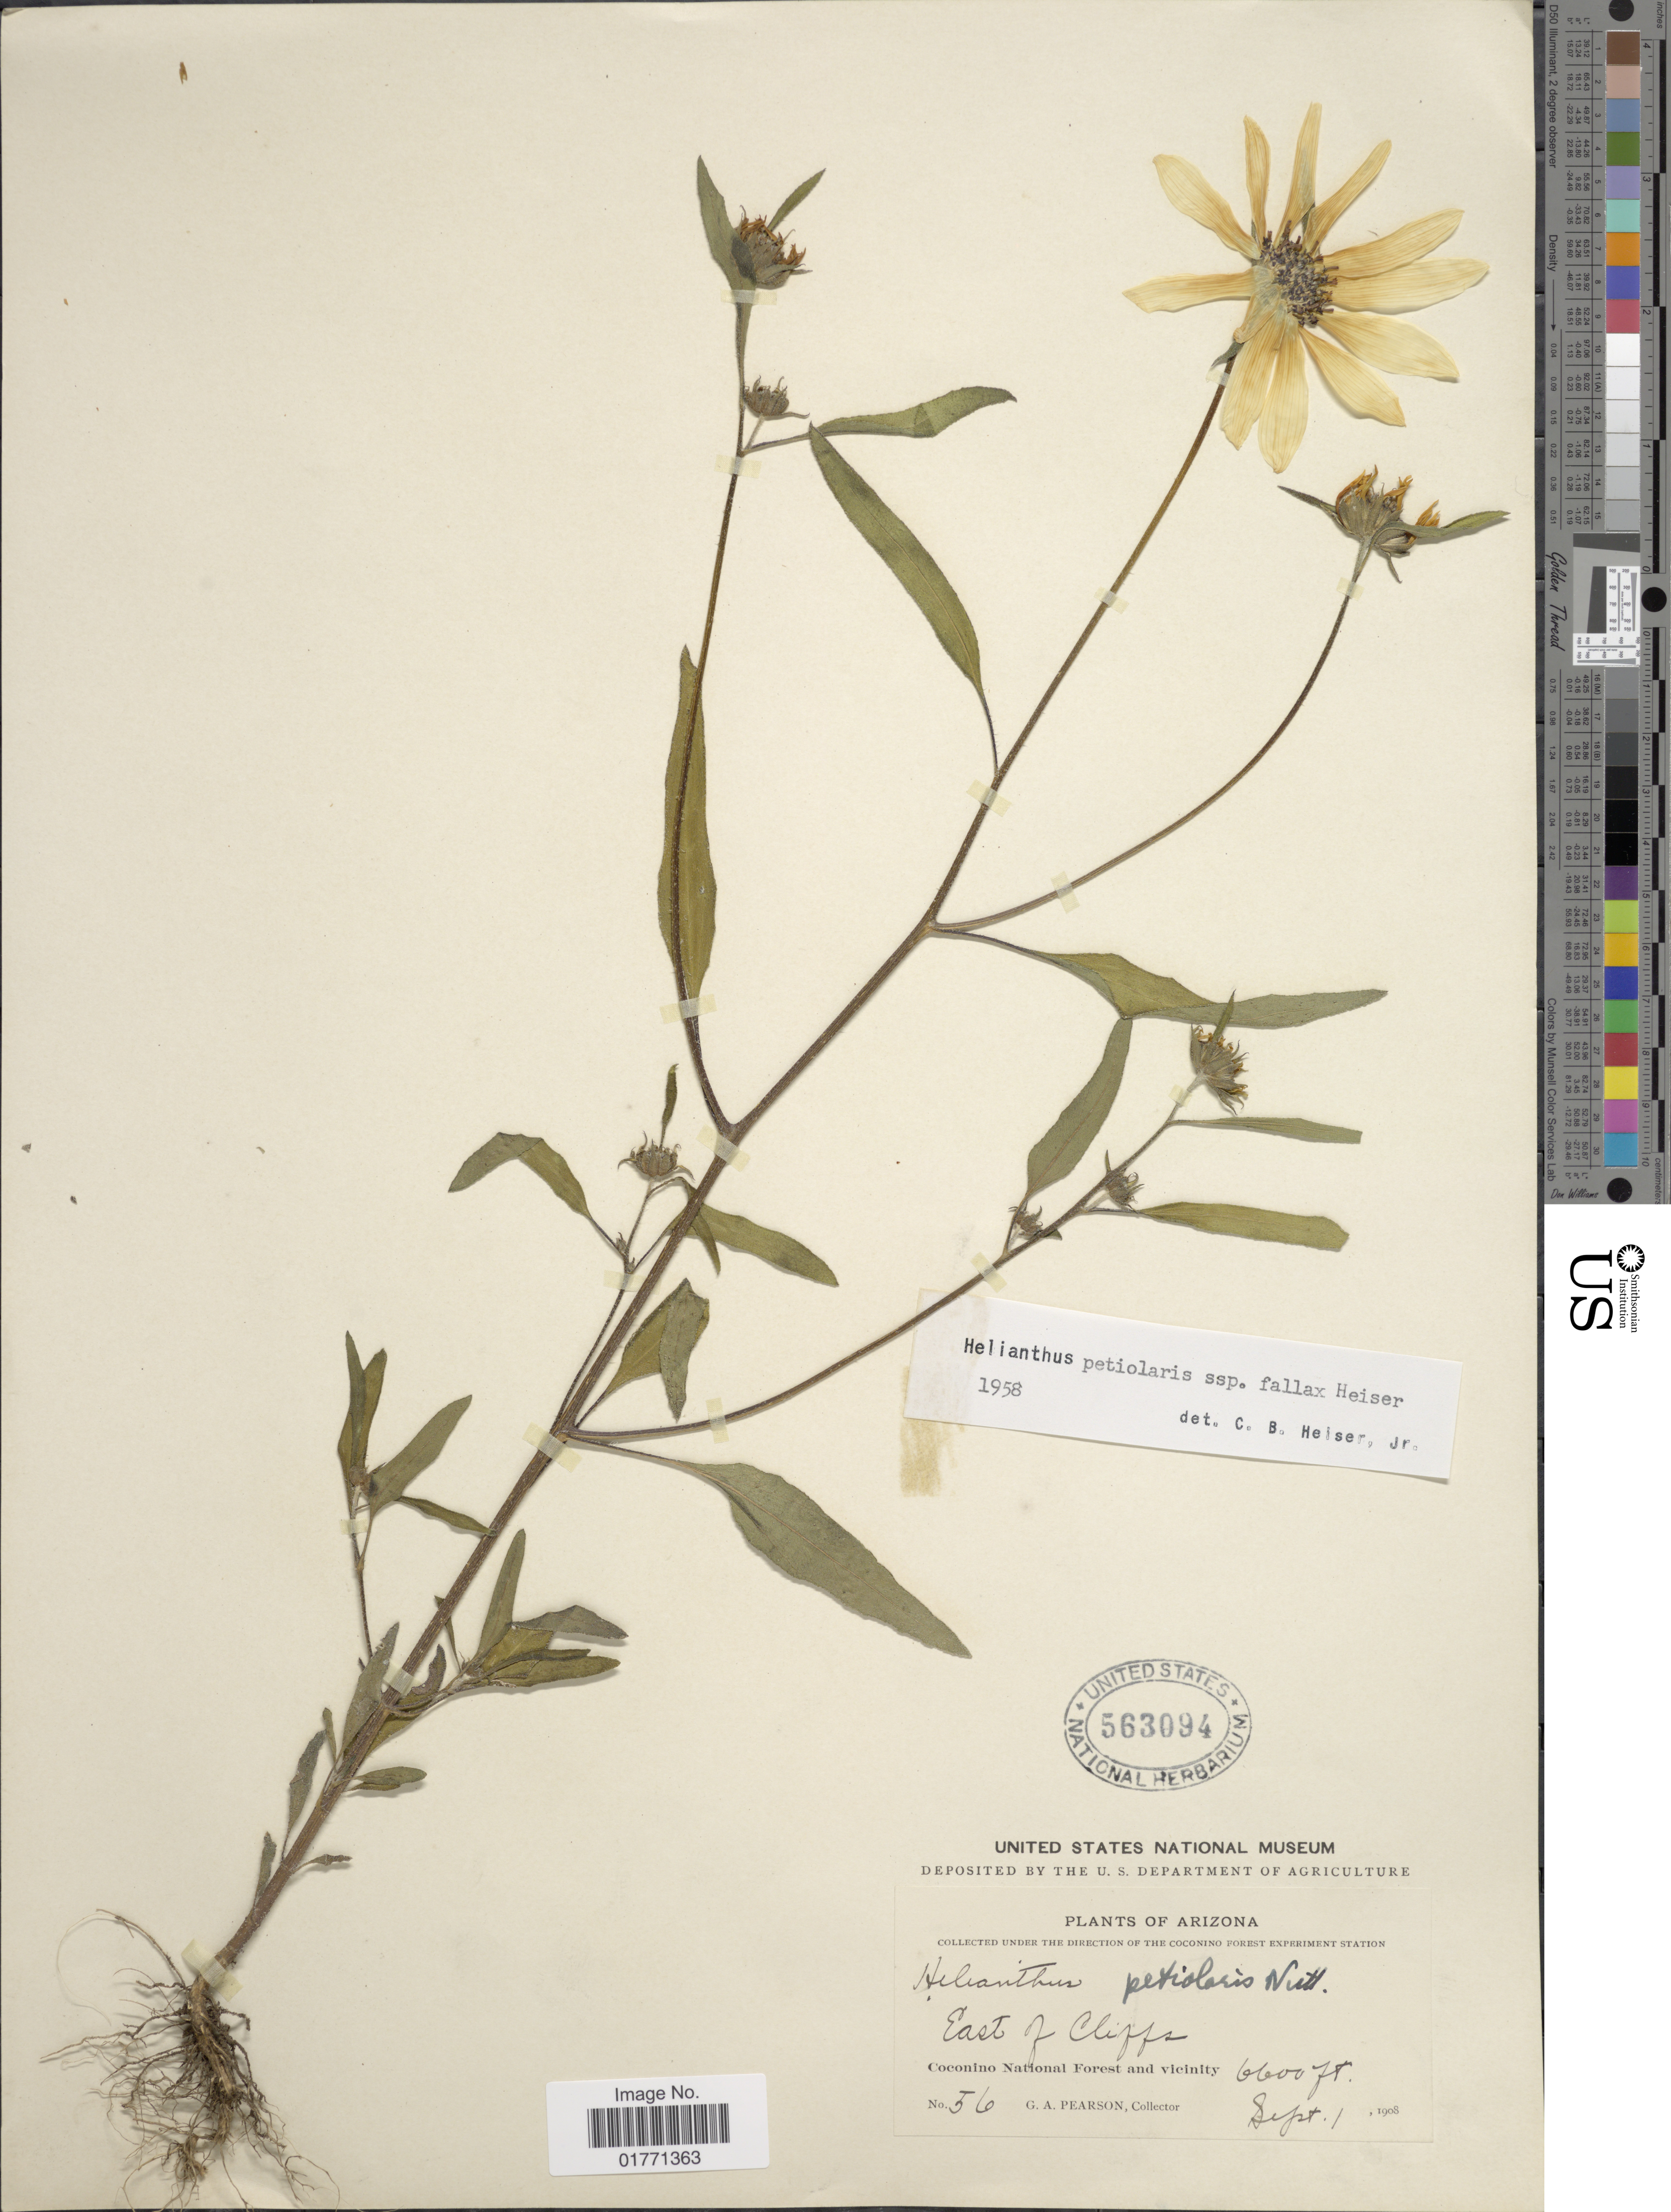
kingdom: Plantae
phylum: Tracheophyta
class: Magnoliopsida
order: Asterales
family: Asteraceae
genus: Helianthus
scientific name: Helianthus petiolaris subsp. fallax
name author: Heiser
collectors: G. A. Pearson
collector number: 56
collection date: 1908-09-01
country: United States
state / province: Arizona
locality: East of Cliffs, Coconino National Forest and vicinity.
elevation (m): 2012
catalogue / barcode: US 563094